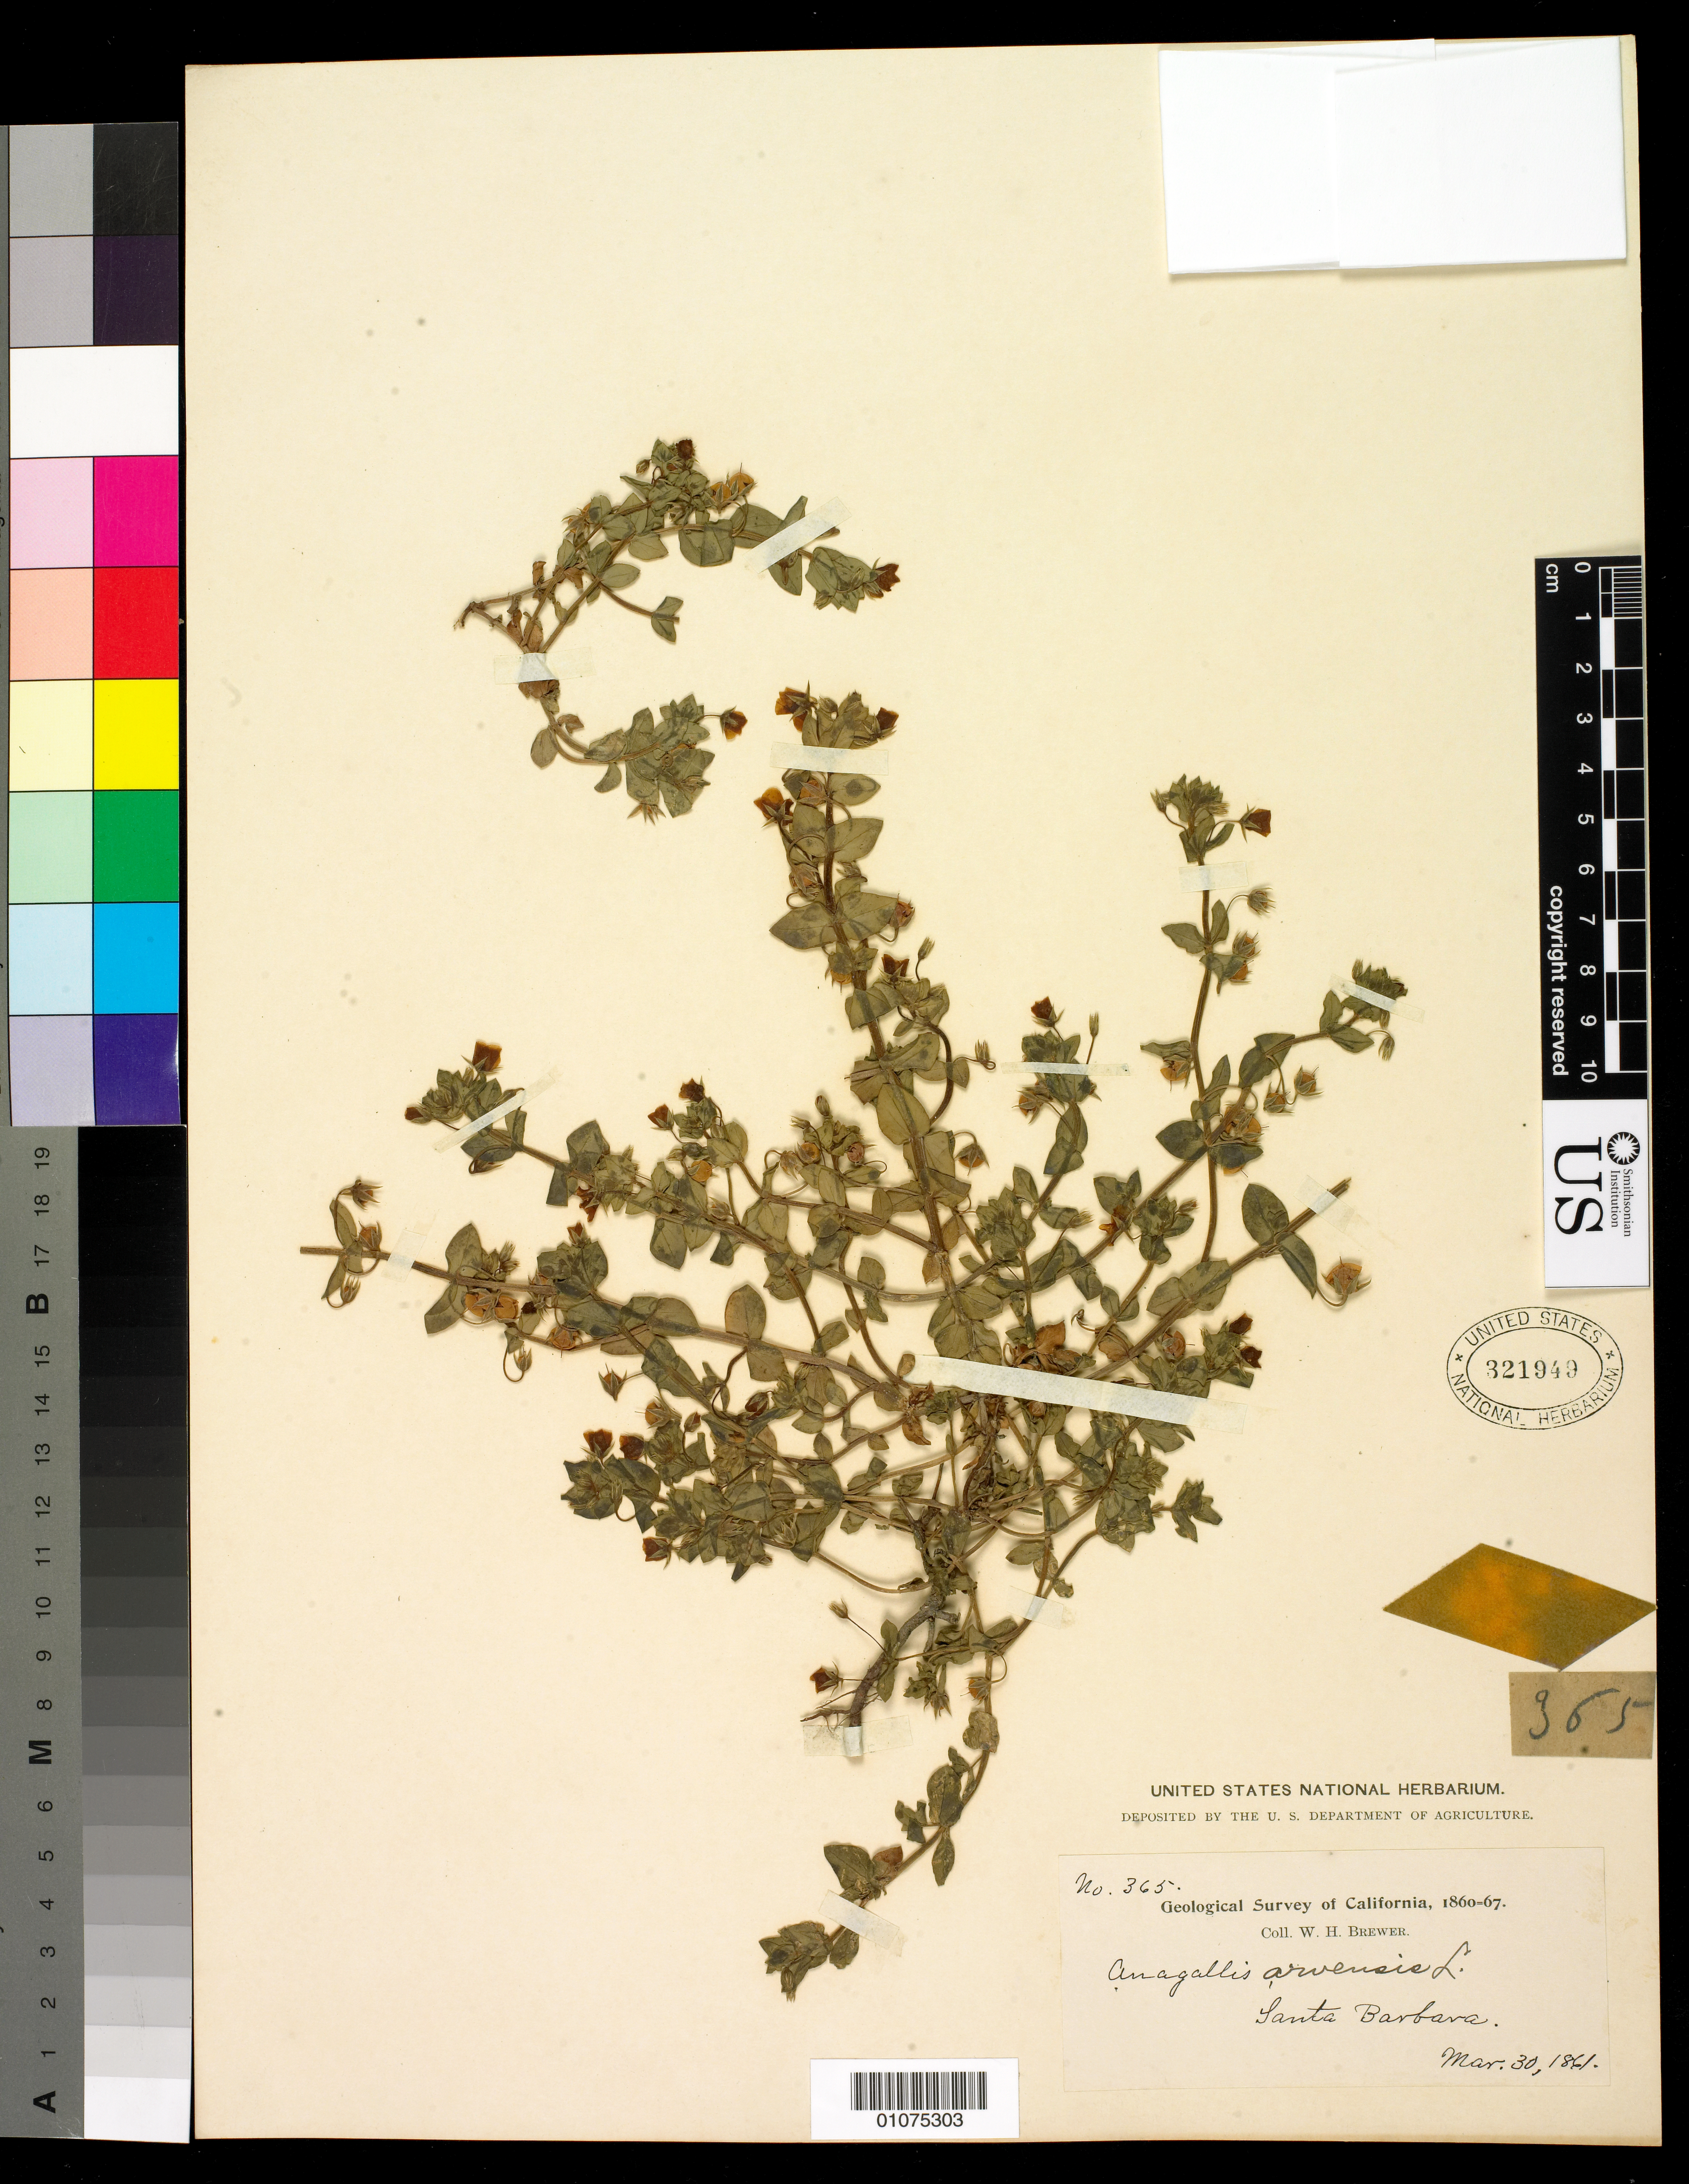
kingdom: Plantae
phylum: Tracheophyta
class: Magnoliopsida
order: Ericales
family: Primulaceae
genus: Anagallis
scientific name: Anagallis arvensis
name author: L.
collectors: W. H. Brewer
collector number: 365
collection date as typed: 30 Mar 1861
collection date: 1861-03-30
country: United States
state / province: California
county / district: Santa Barbara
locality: Santa Barbara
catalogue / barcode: US 321949